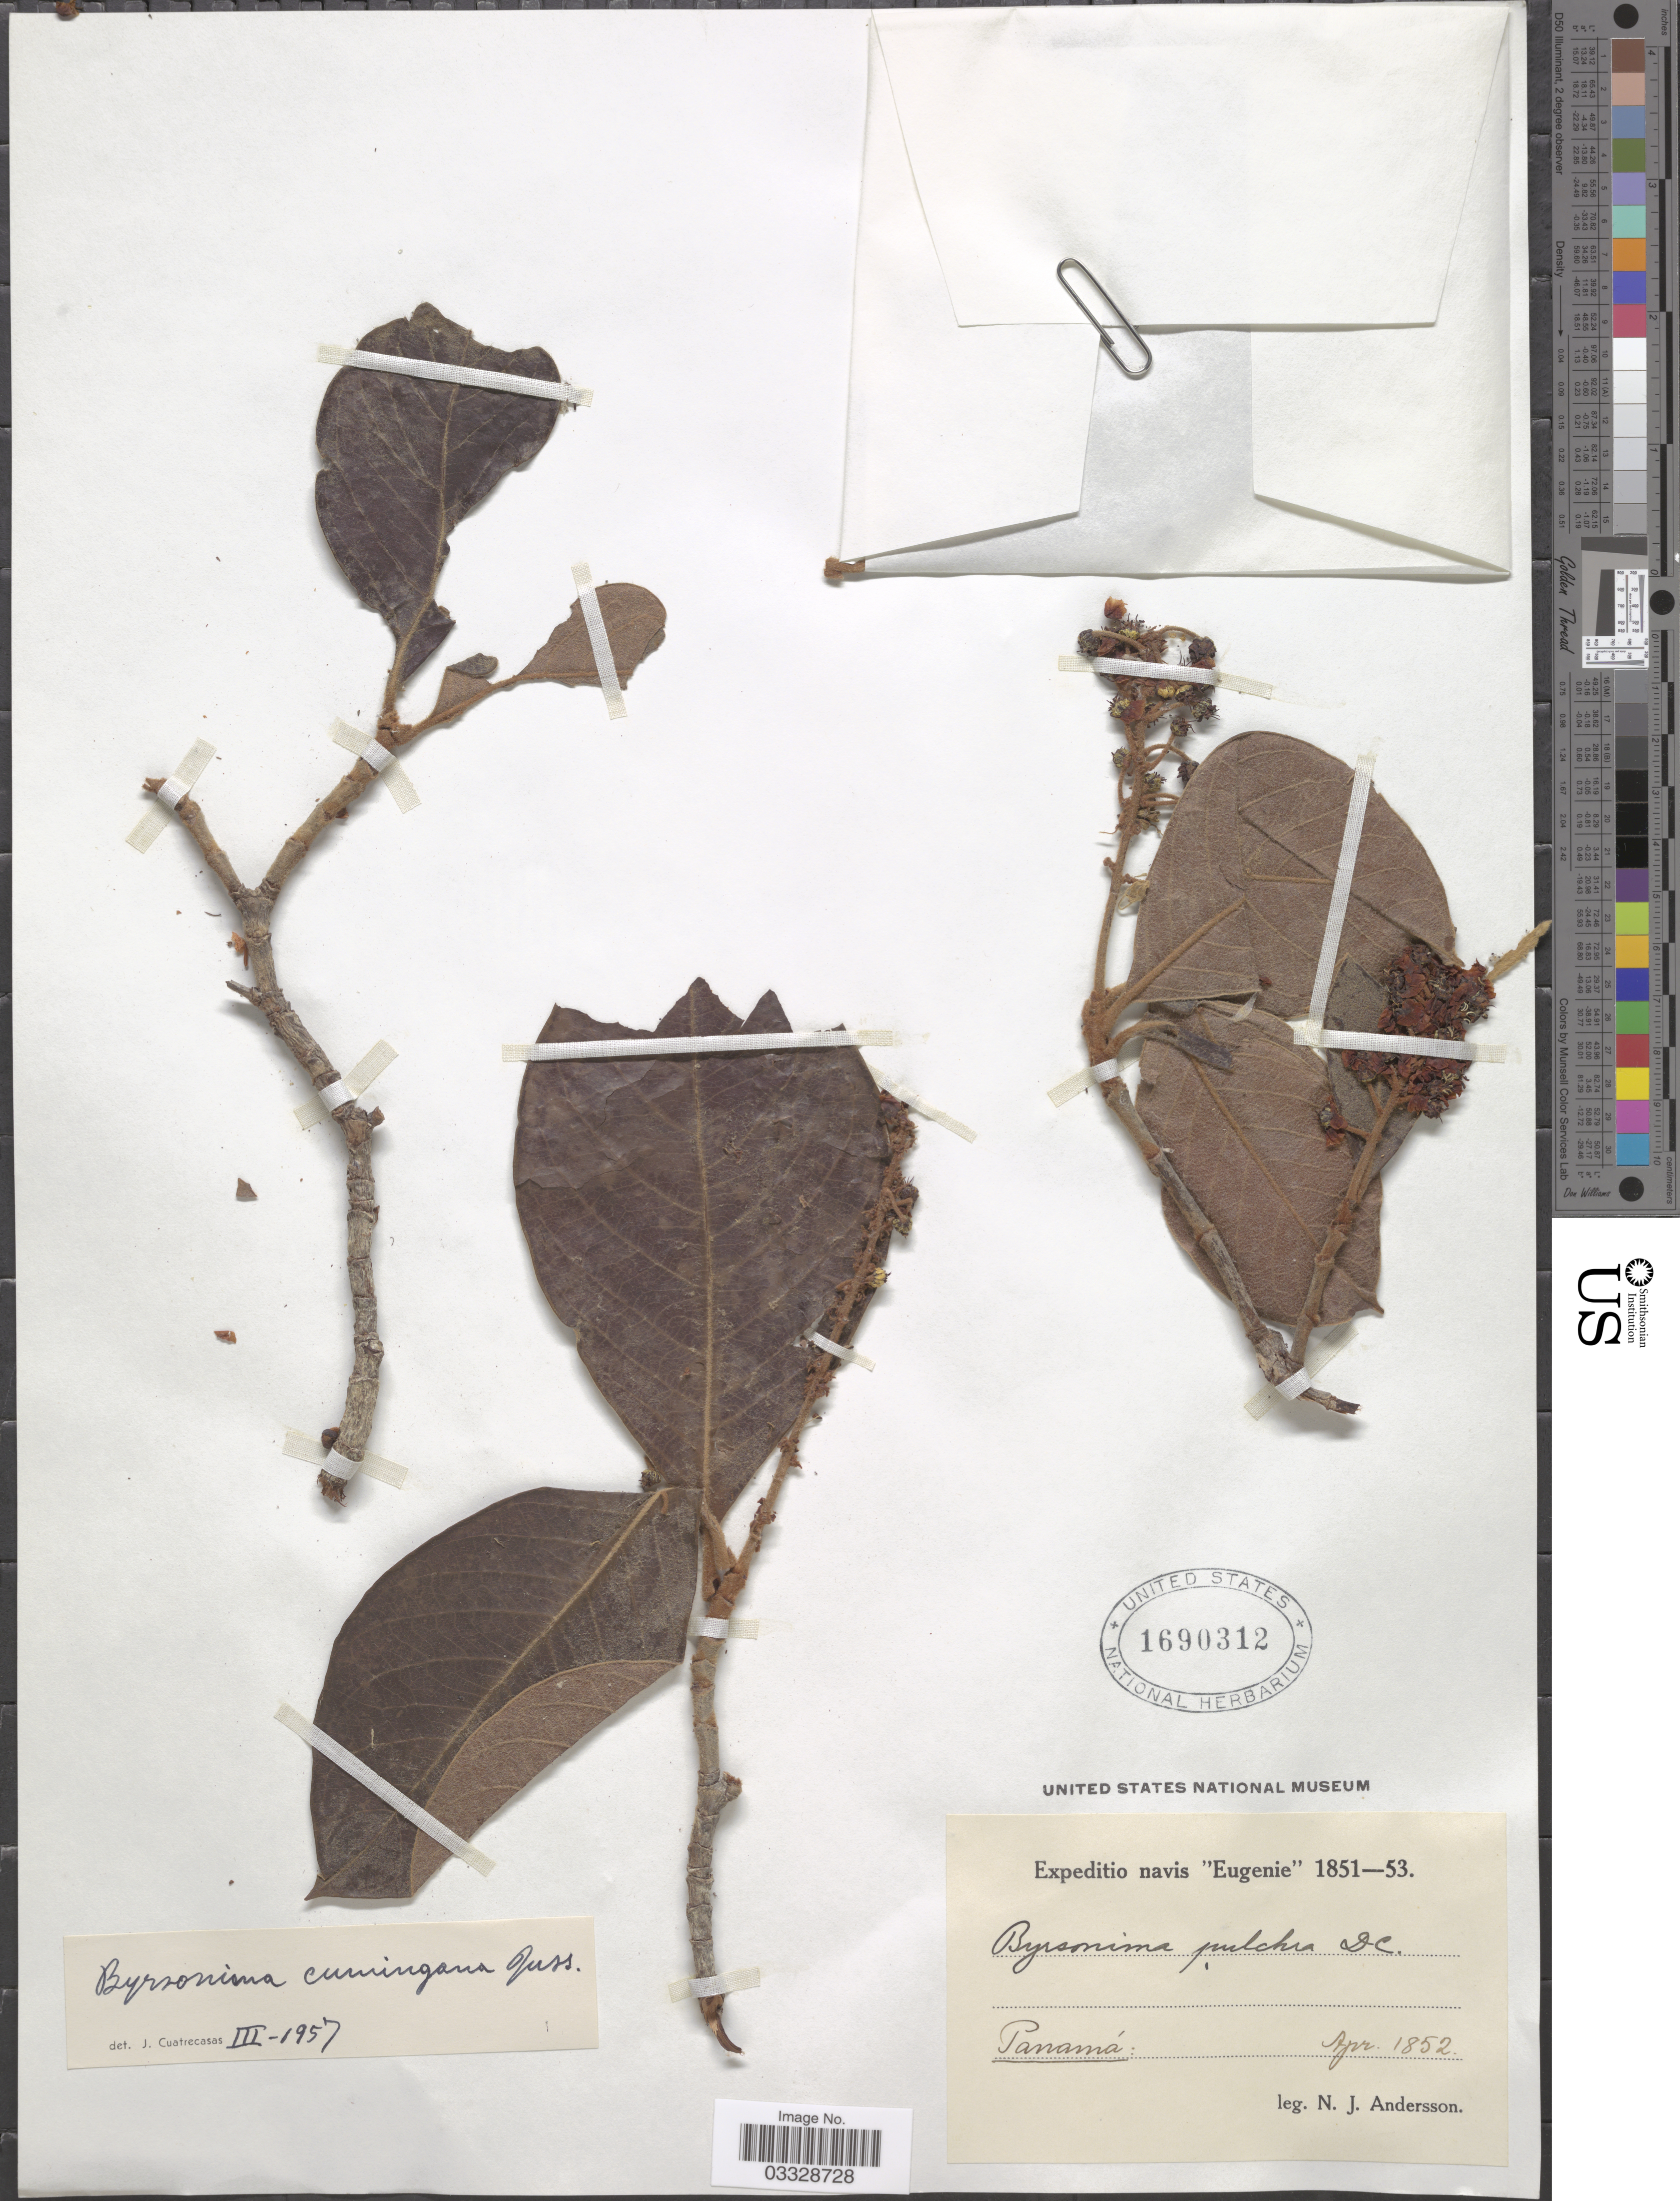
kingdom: Plantae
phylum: Tracheophyta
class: Magnoliopsida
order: Malpighiales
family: Malpighiaceae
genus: Byrsonima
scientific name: Byrsonima crassifolia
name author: (L.) Kunth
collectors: N. J. Andersson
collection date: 1852-04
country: Panama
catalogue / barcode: US 1690312